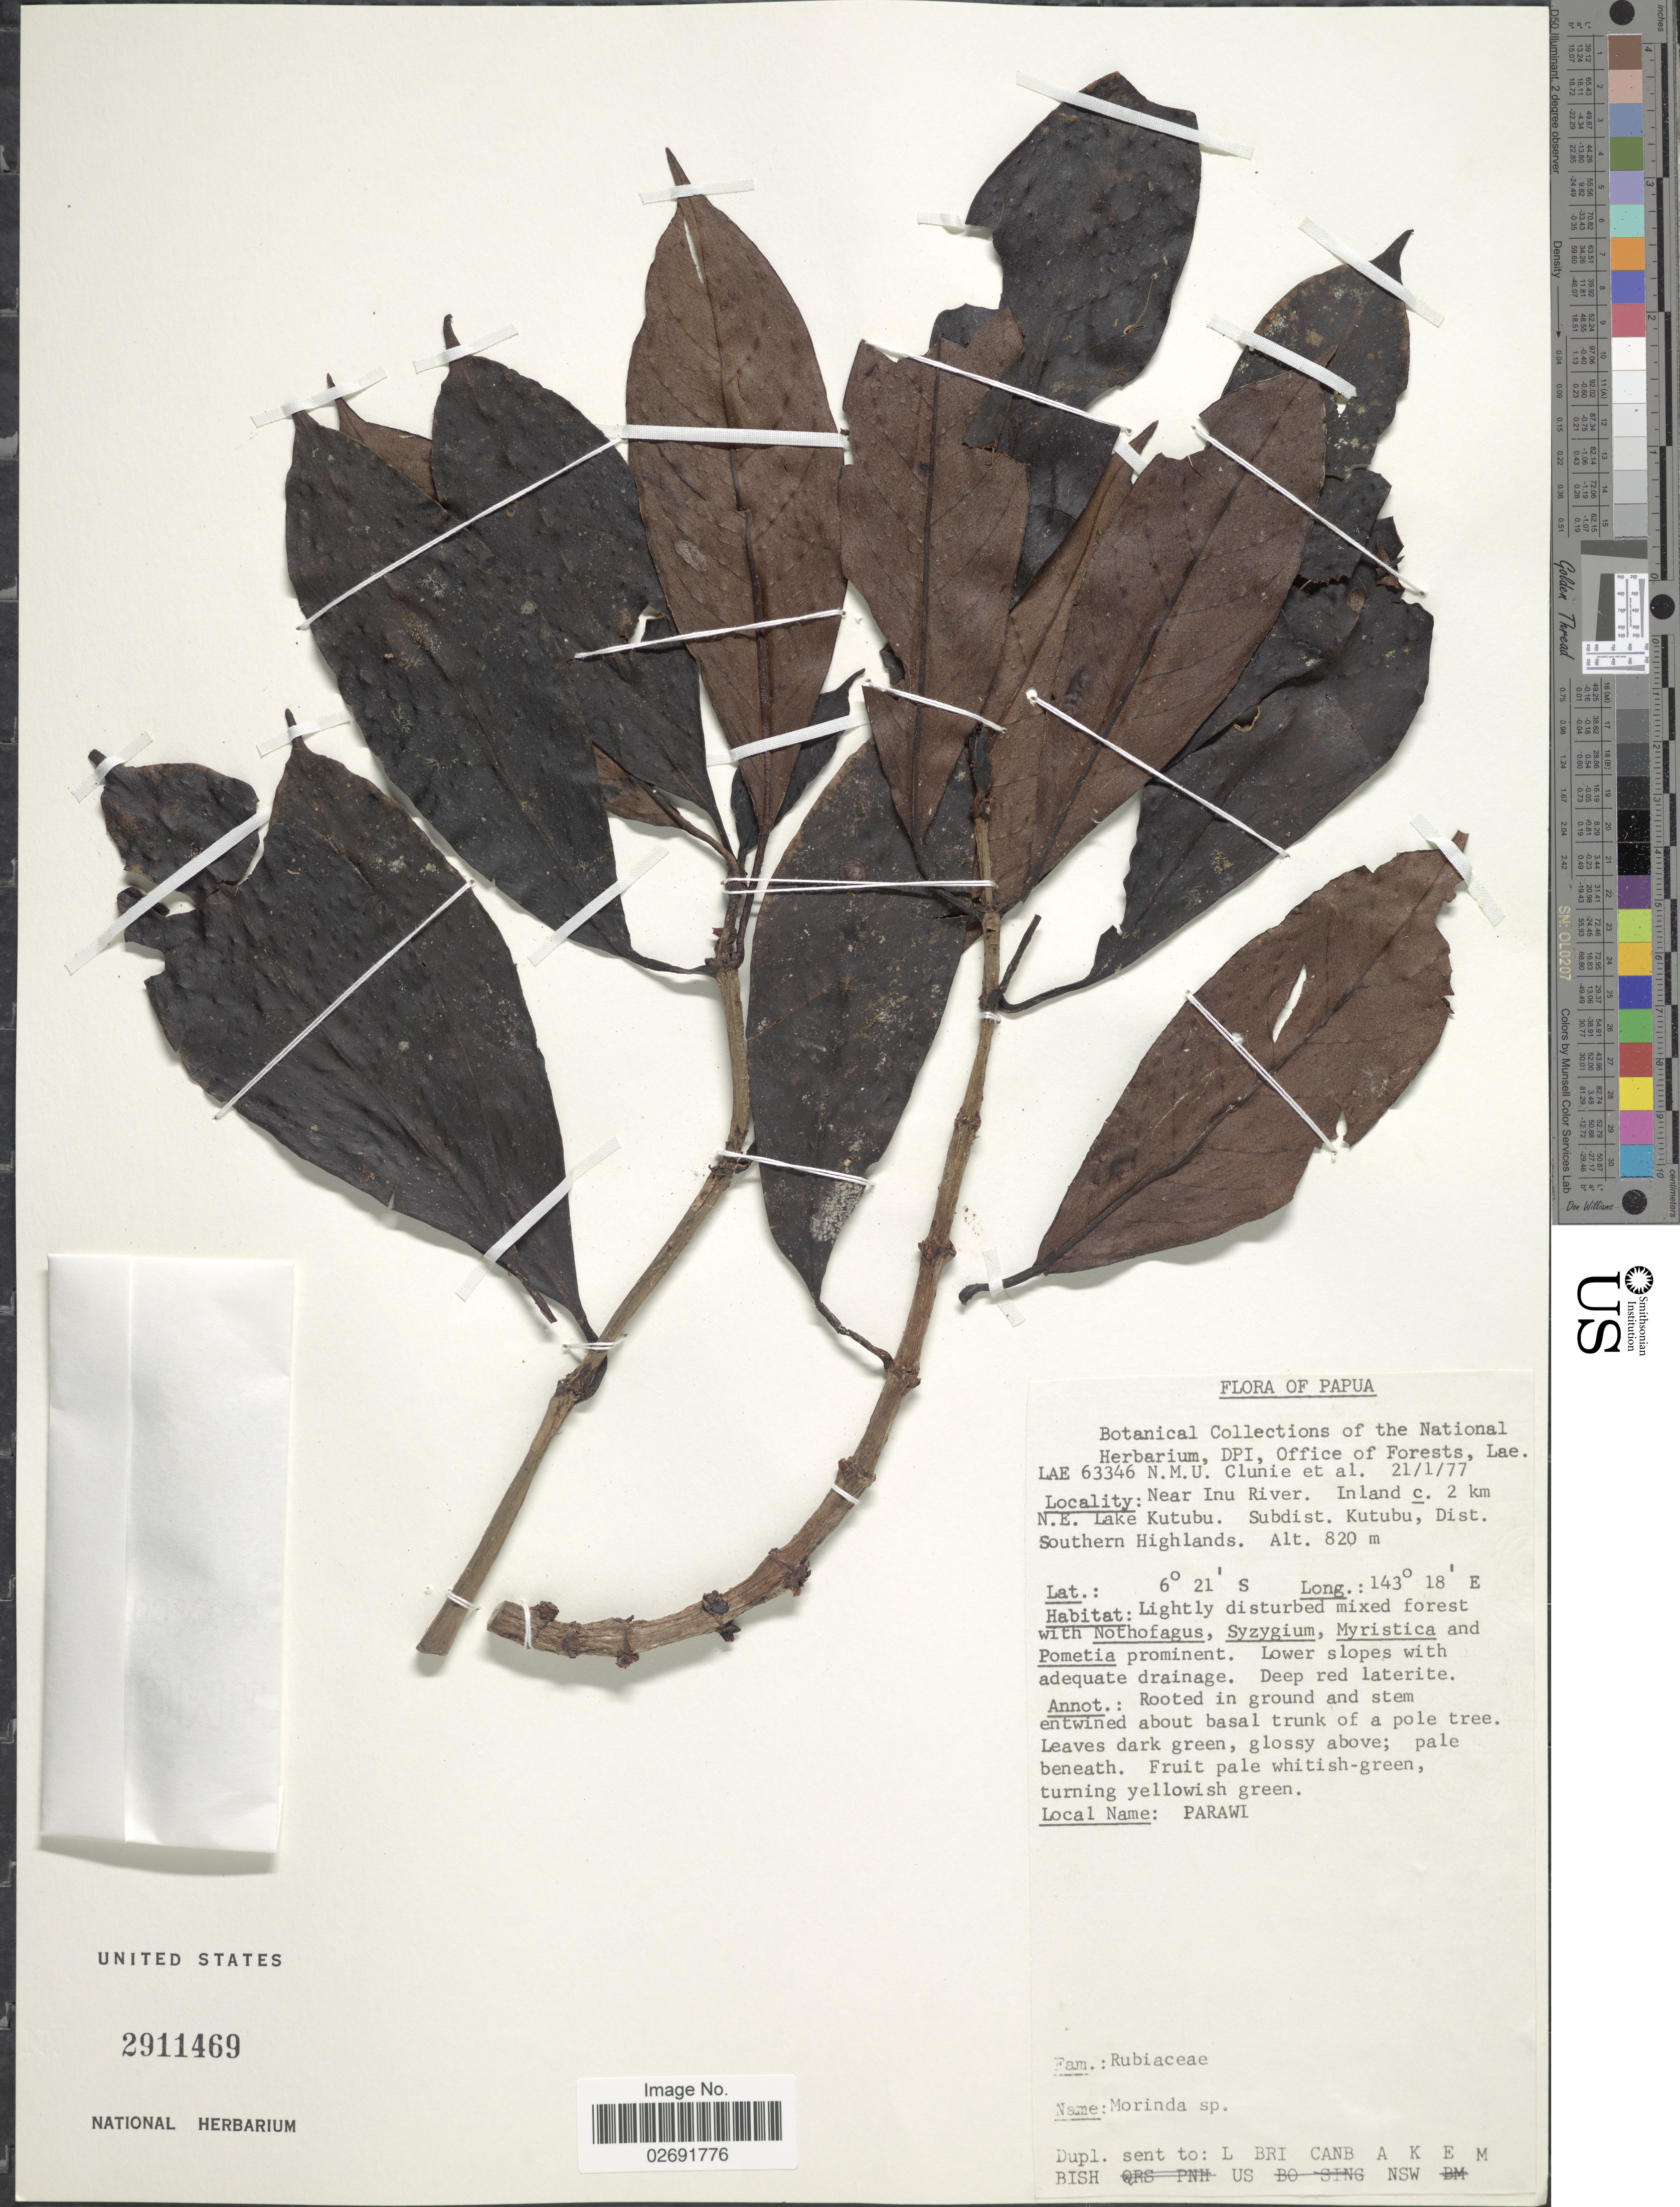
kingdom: Plantae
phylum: Tracheophyta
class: Magnoliopsida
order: Gentianales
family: Rubiaceae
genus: Gynochthodes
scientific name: Gynochthodes sp.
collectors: N.M.U. Clunie & et al.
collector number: LAE63346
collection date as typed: Transcribed d/m/y: 21/1/77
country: Papua New Guinea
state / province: Southern Highlands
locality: Papua. Near Inu River. Inland c. 2 km N.E. Lake Kutubu. Subdist. Kutubu, Dist. Southern Highlands.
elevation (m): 820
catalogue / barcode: US 2911469